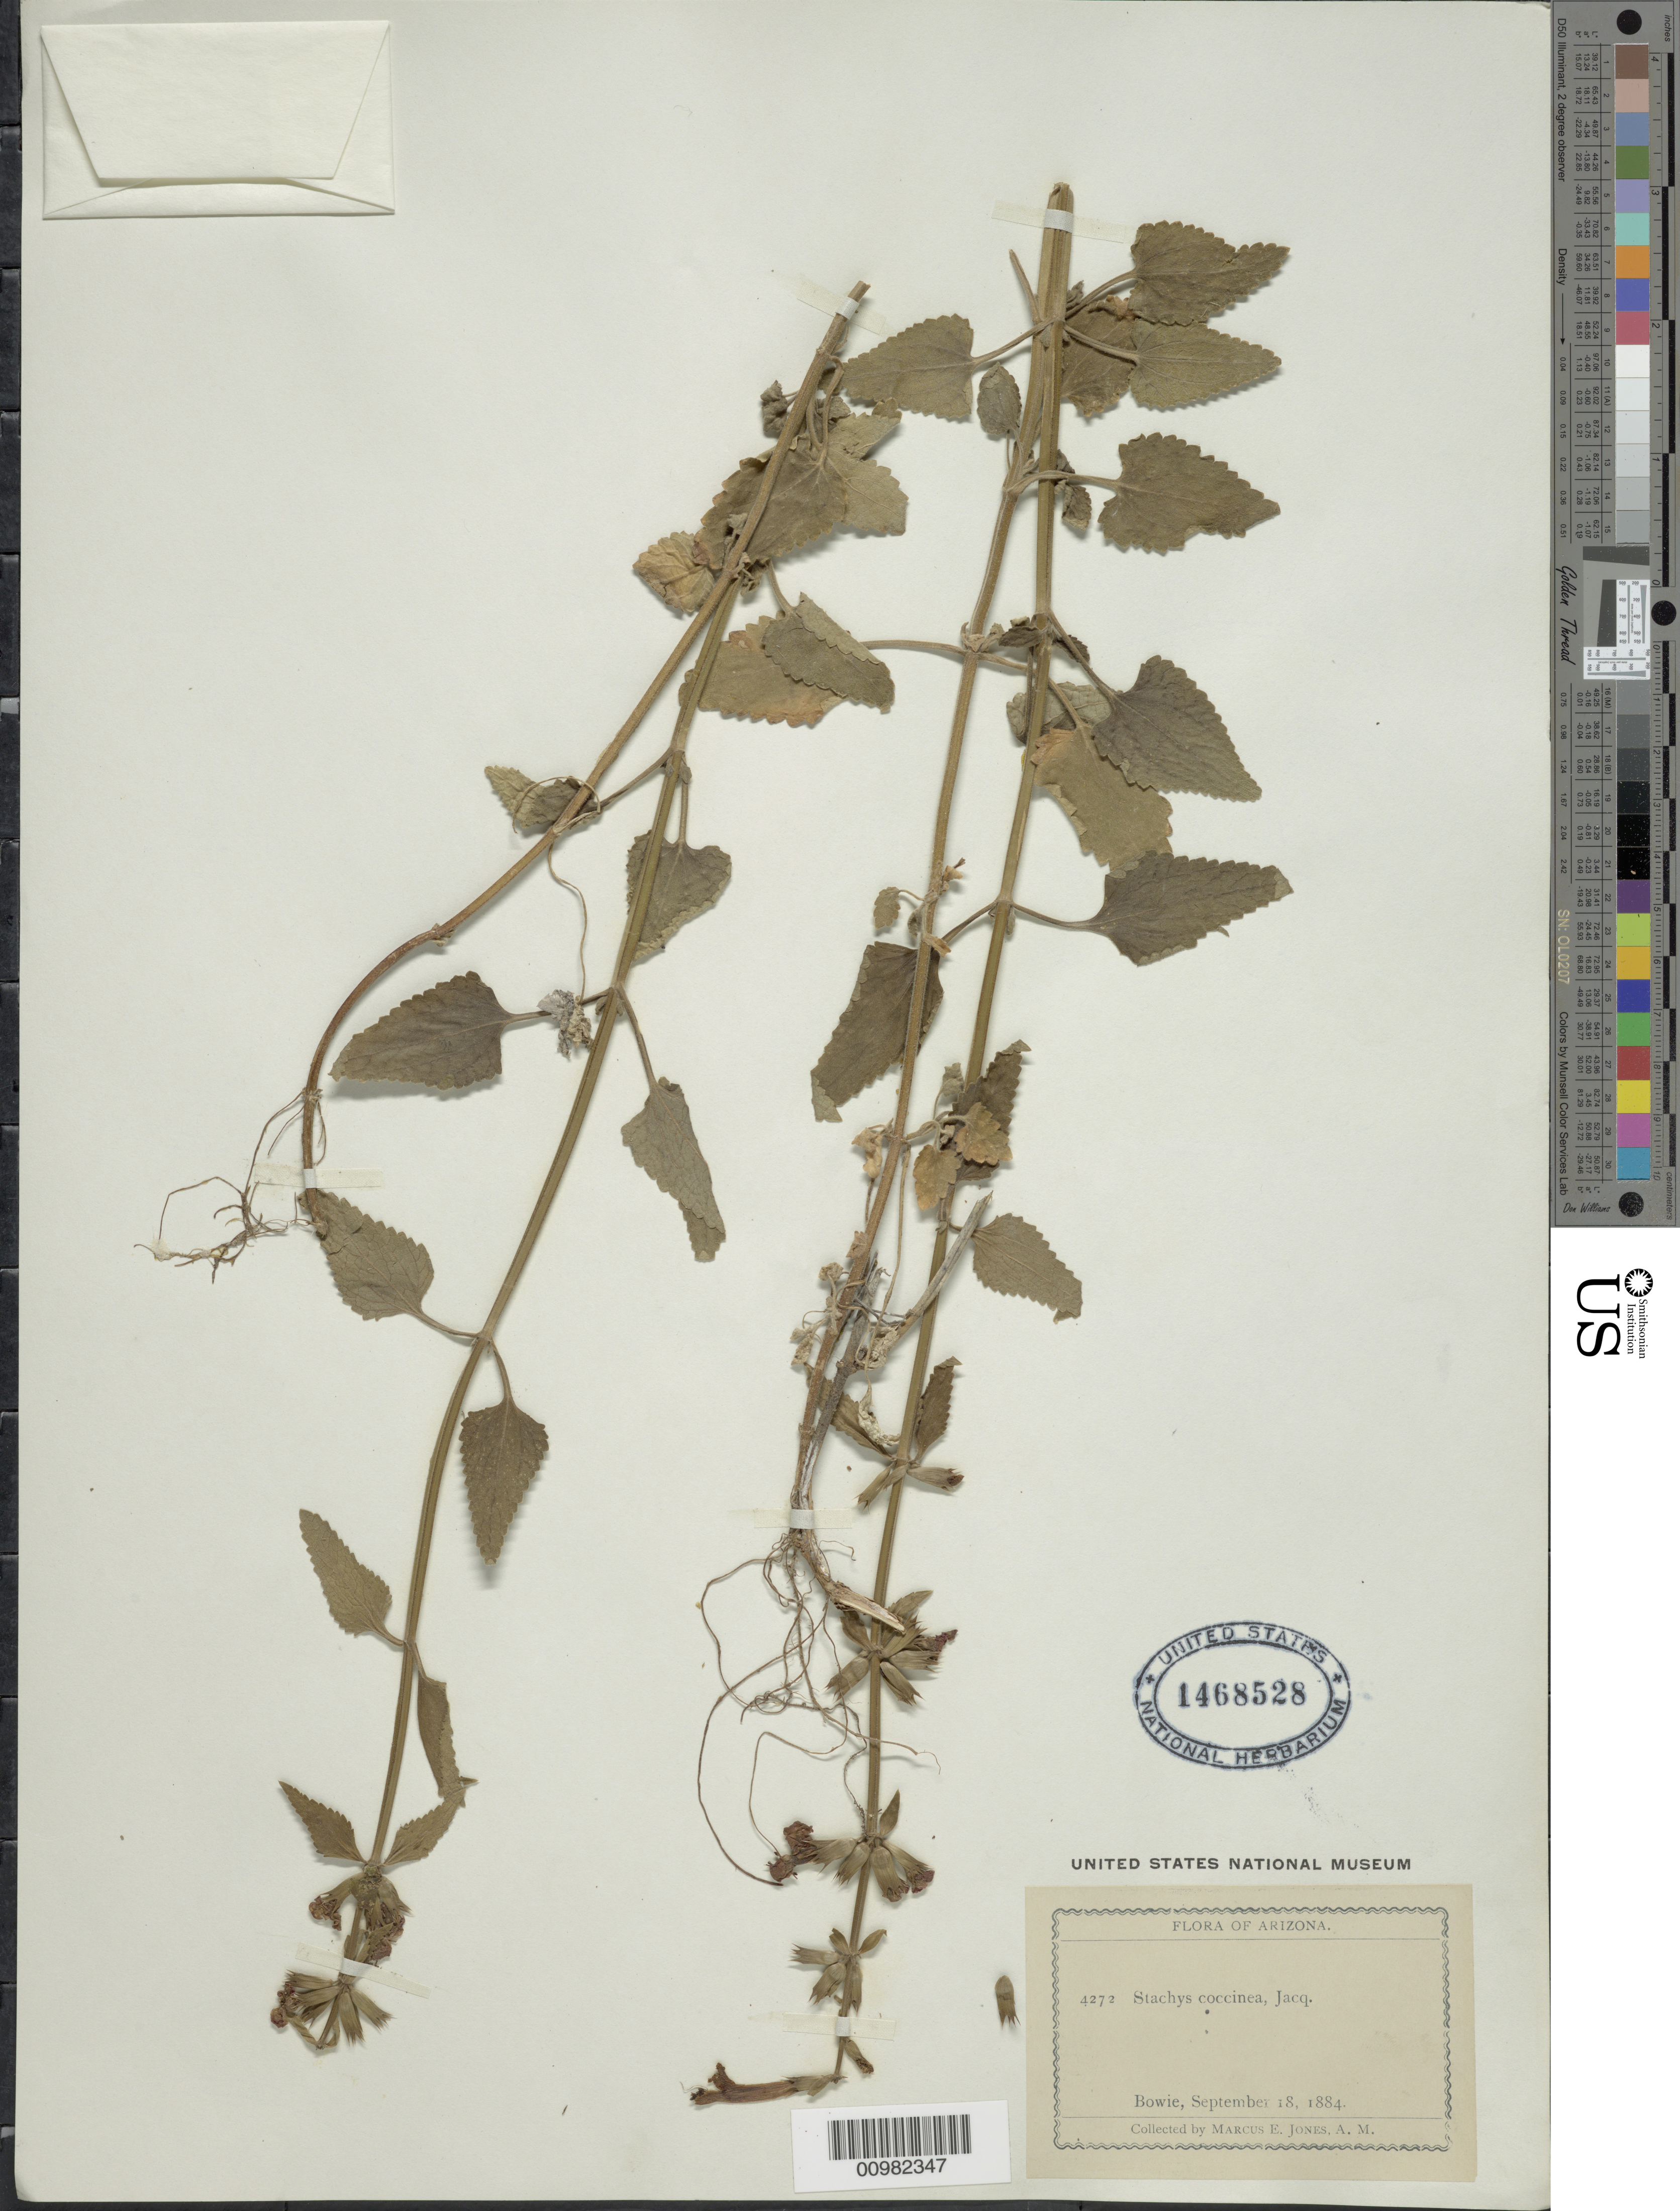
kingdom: Plantae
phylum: Tracheophyta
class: Magnoliopsida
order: Lamiales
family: Lamiaceae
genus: Stachys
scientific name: Stachys coccinea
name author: Ortega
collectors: M. E. Jones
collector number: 4272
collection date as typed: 18 Sep 1884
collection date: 1884-09-18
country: United States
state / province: Arizona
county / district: Cochise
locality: Bowie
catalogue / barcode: US 1468528